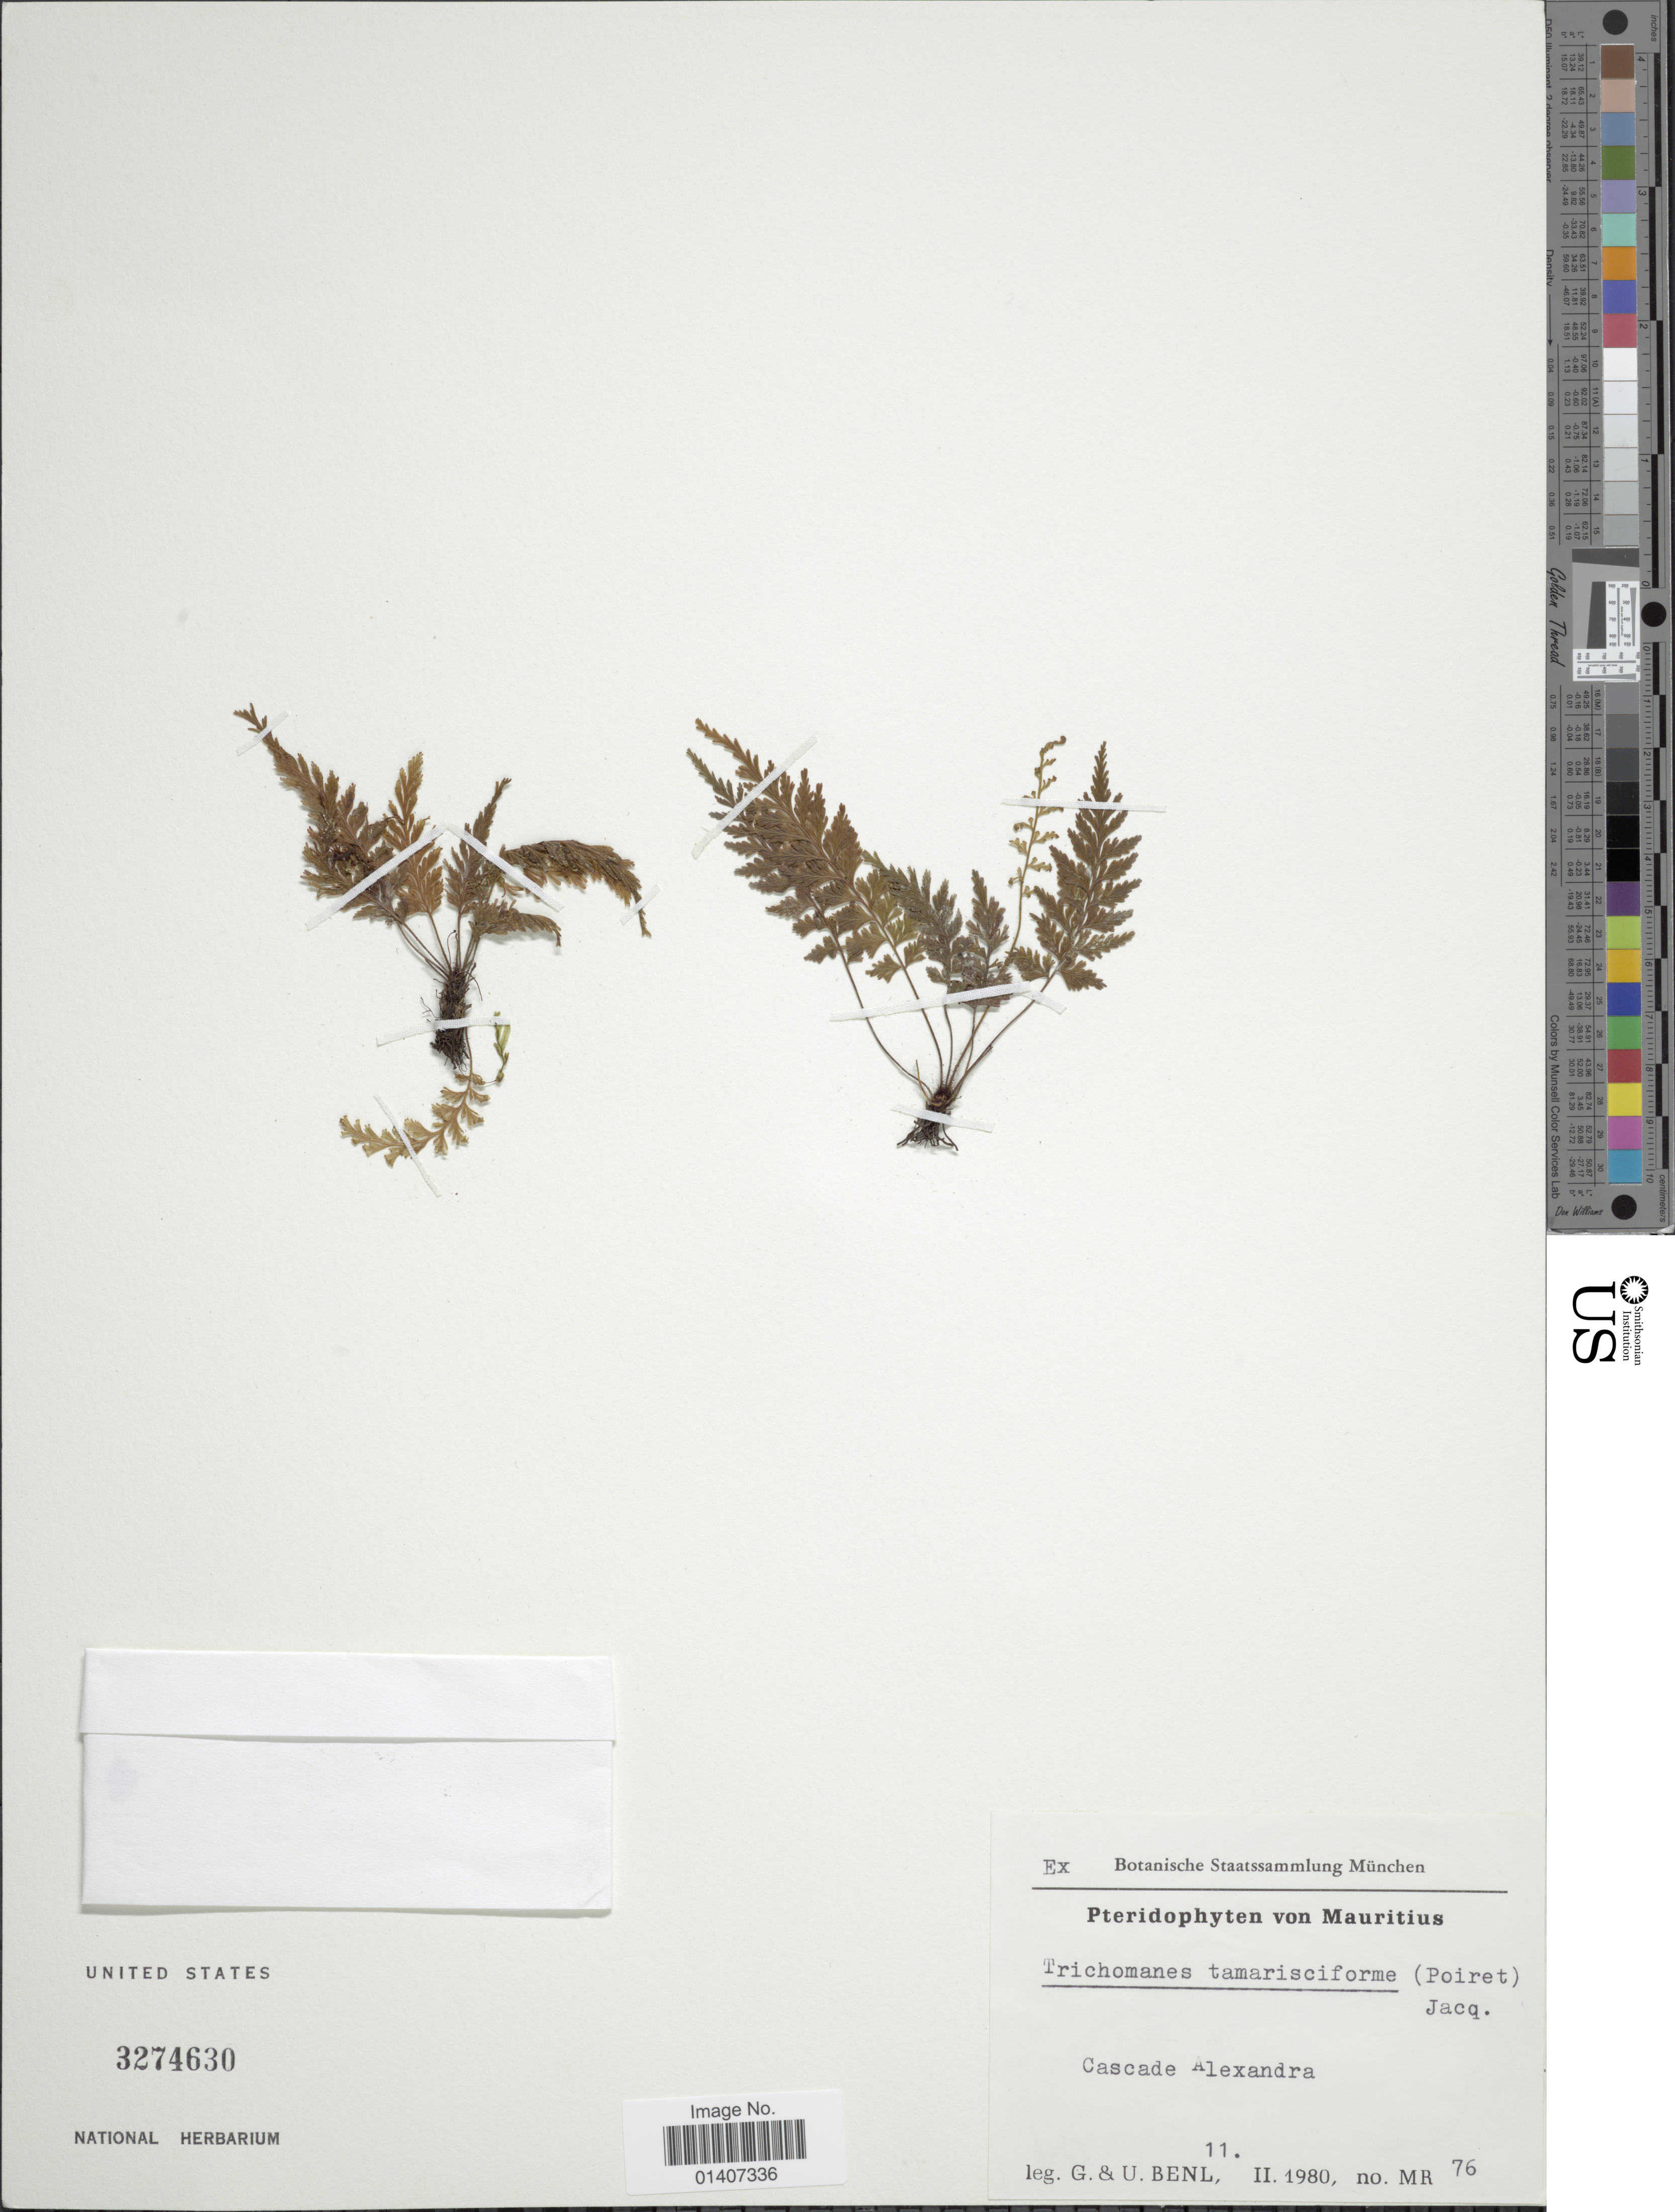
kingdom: Plantae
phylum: Tracheophyta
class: Polypodiopsida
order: Hymenophyllales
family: Hymenophyllaceae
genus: Abrodictyum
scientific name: Abrodictyum tamarisciforme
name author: (Jacq.) Ebihara & Dubuisson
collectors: G. Benl & U. Benl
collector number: MR76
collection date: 1980-02-11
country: Mauritius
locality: Cascade Alexandra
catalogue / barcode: US 3274630